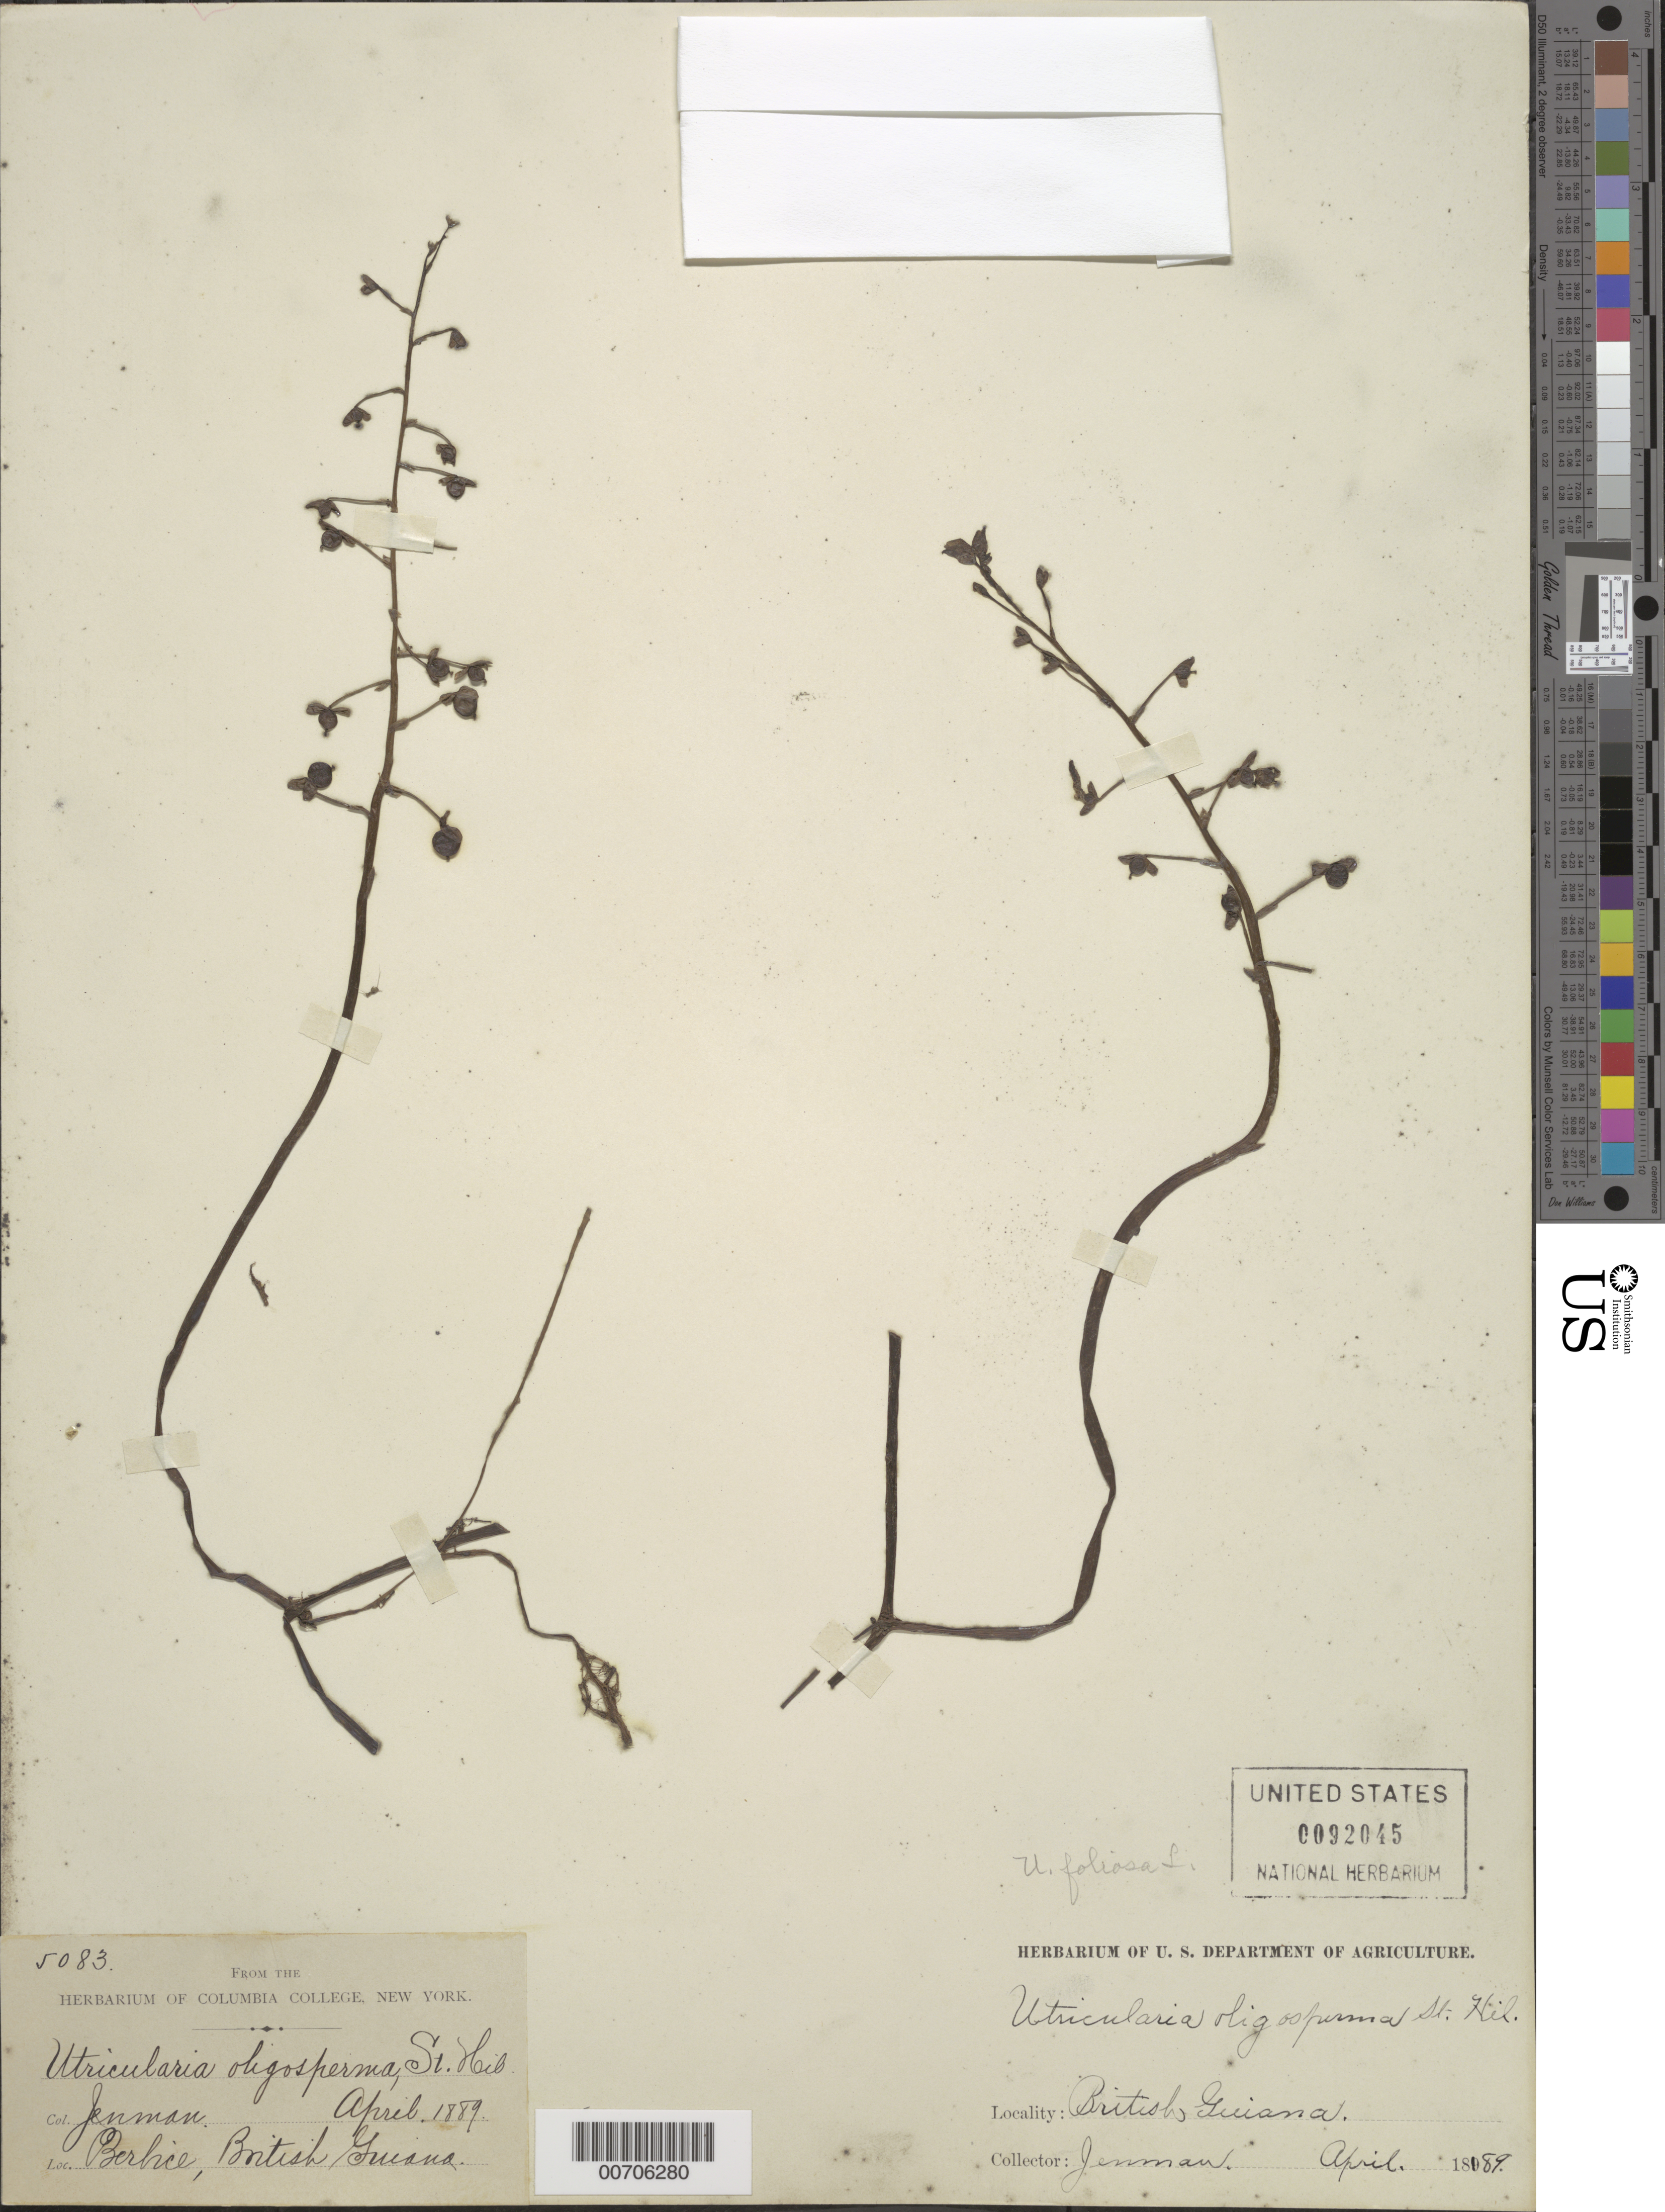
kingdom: Plantae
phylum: Tracheophyta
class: Magnoliopsida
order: Lamiales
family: Lentibulariaceae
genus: Utricularia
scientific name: Utricularia foliosa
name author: L.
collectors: -. Jenman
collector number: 5083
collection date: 1889-04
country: Guyana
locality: Berbice, British Guiana.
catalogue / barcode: US 92045